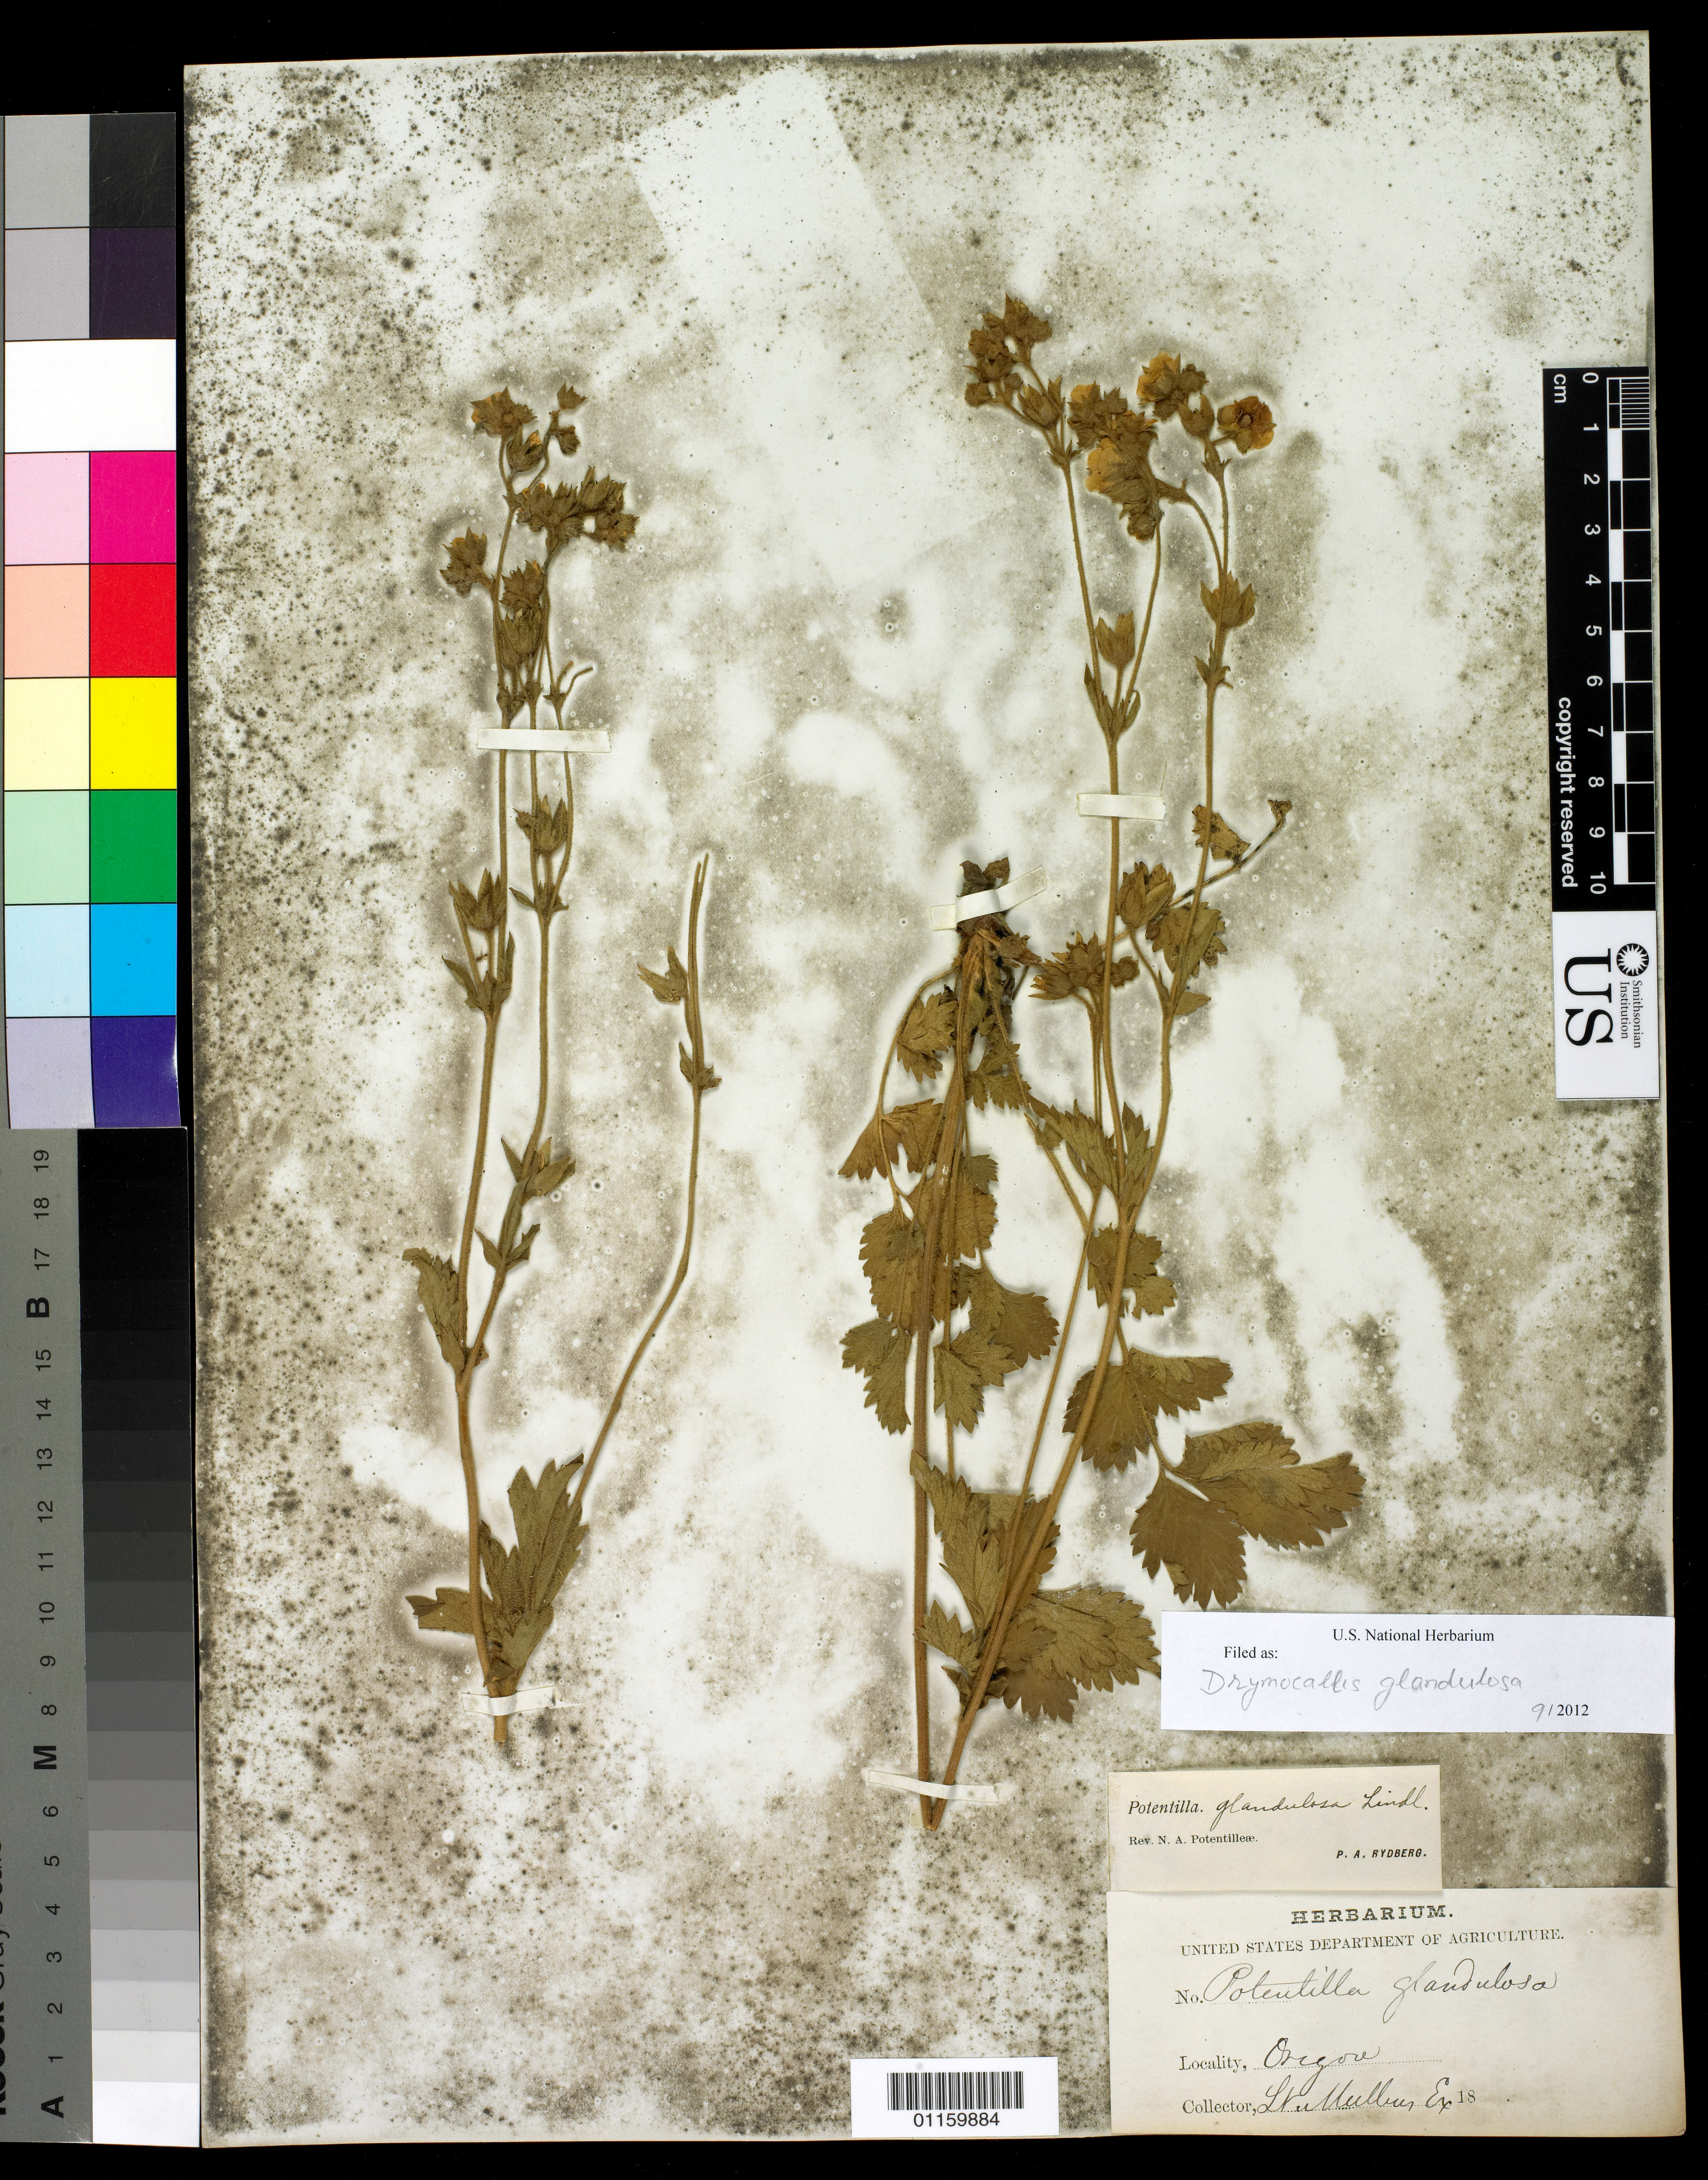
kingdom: Plantae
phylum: Tracheophyta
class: Magnoliopsida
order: Rosales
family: Rosaceae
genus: Drymocallis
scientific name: Drymocallis glandulosa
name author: (Lindl.) Rydb.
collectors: -. Mullen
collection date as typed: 18--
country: United States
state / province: Oregon